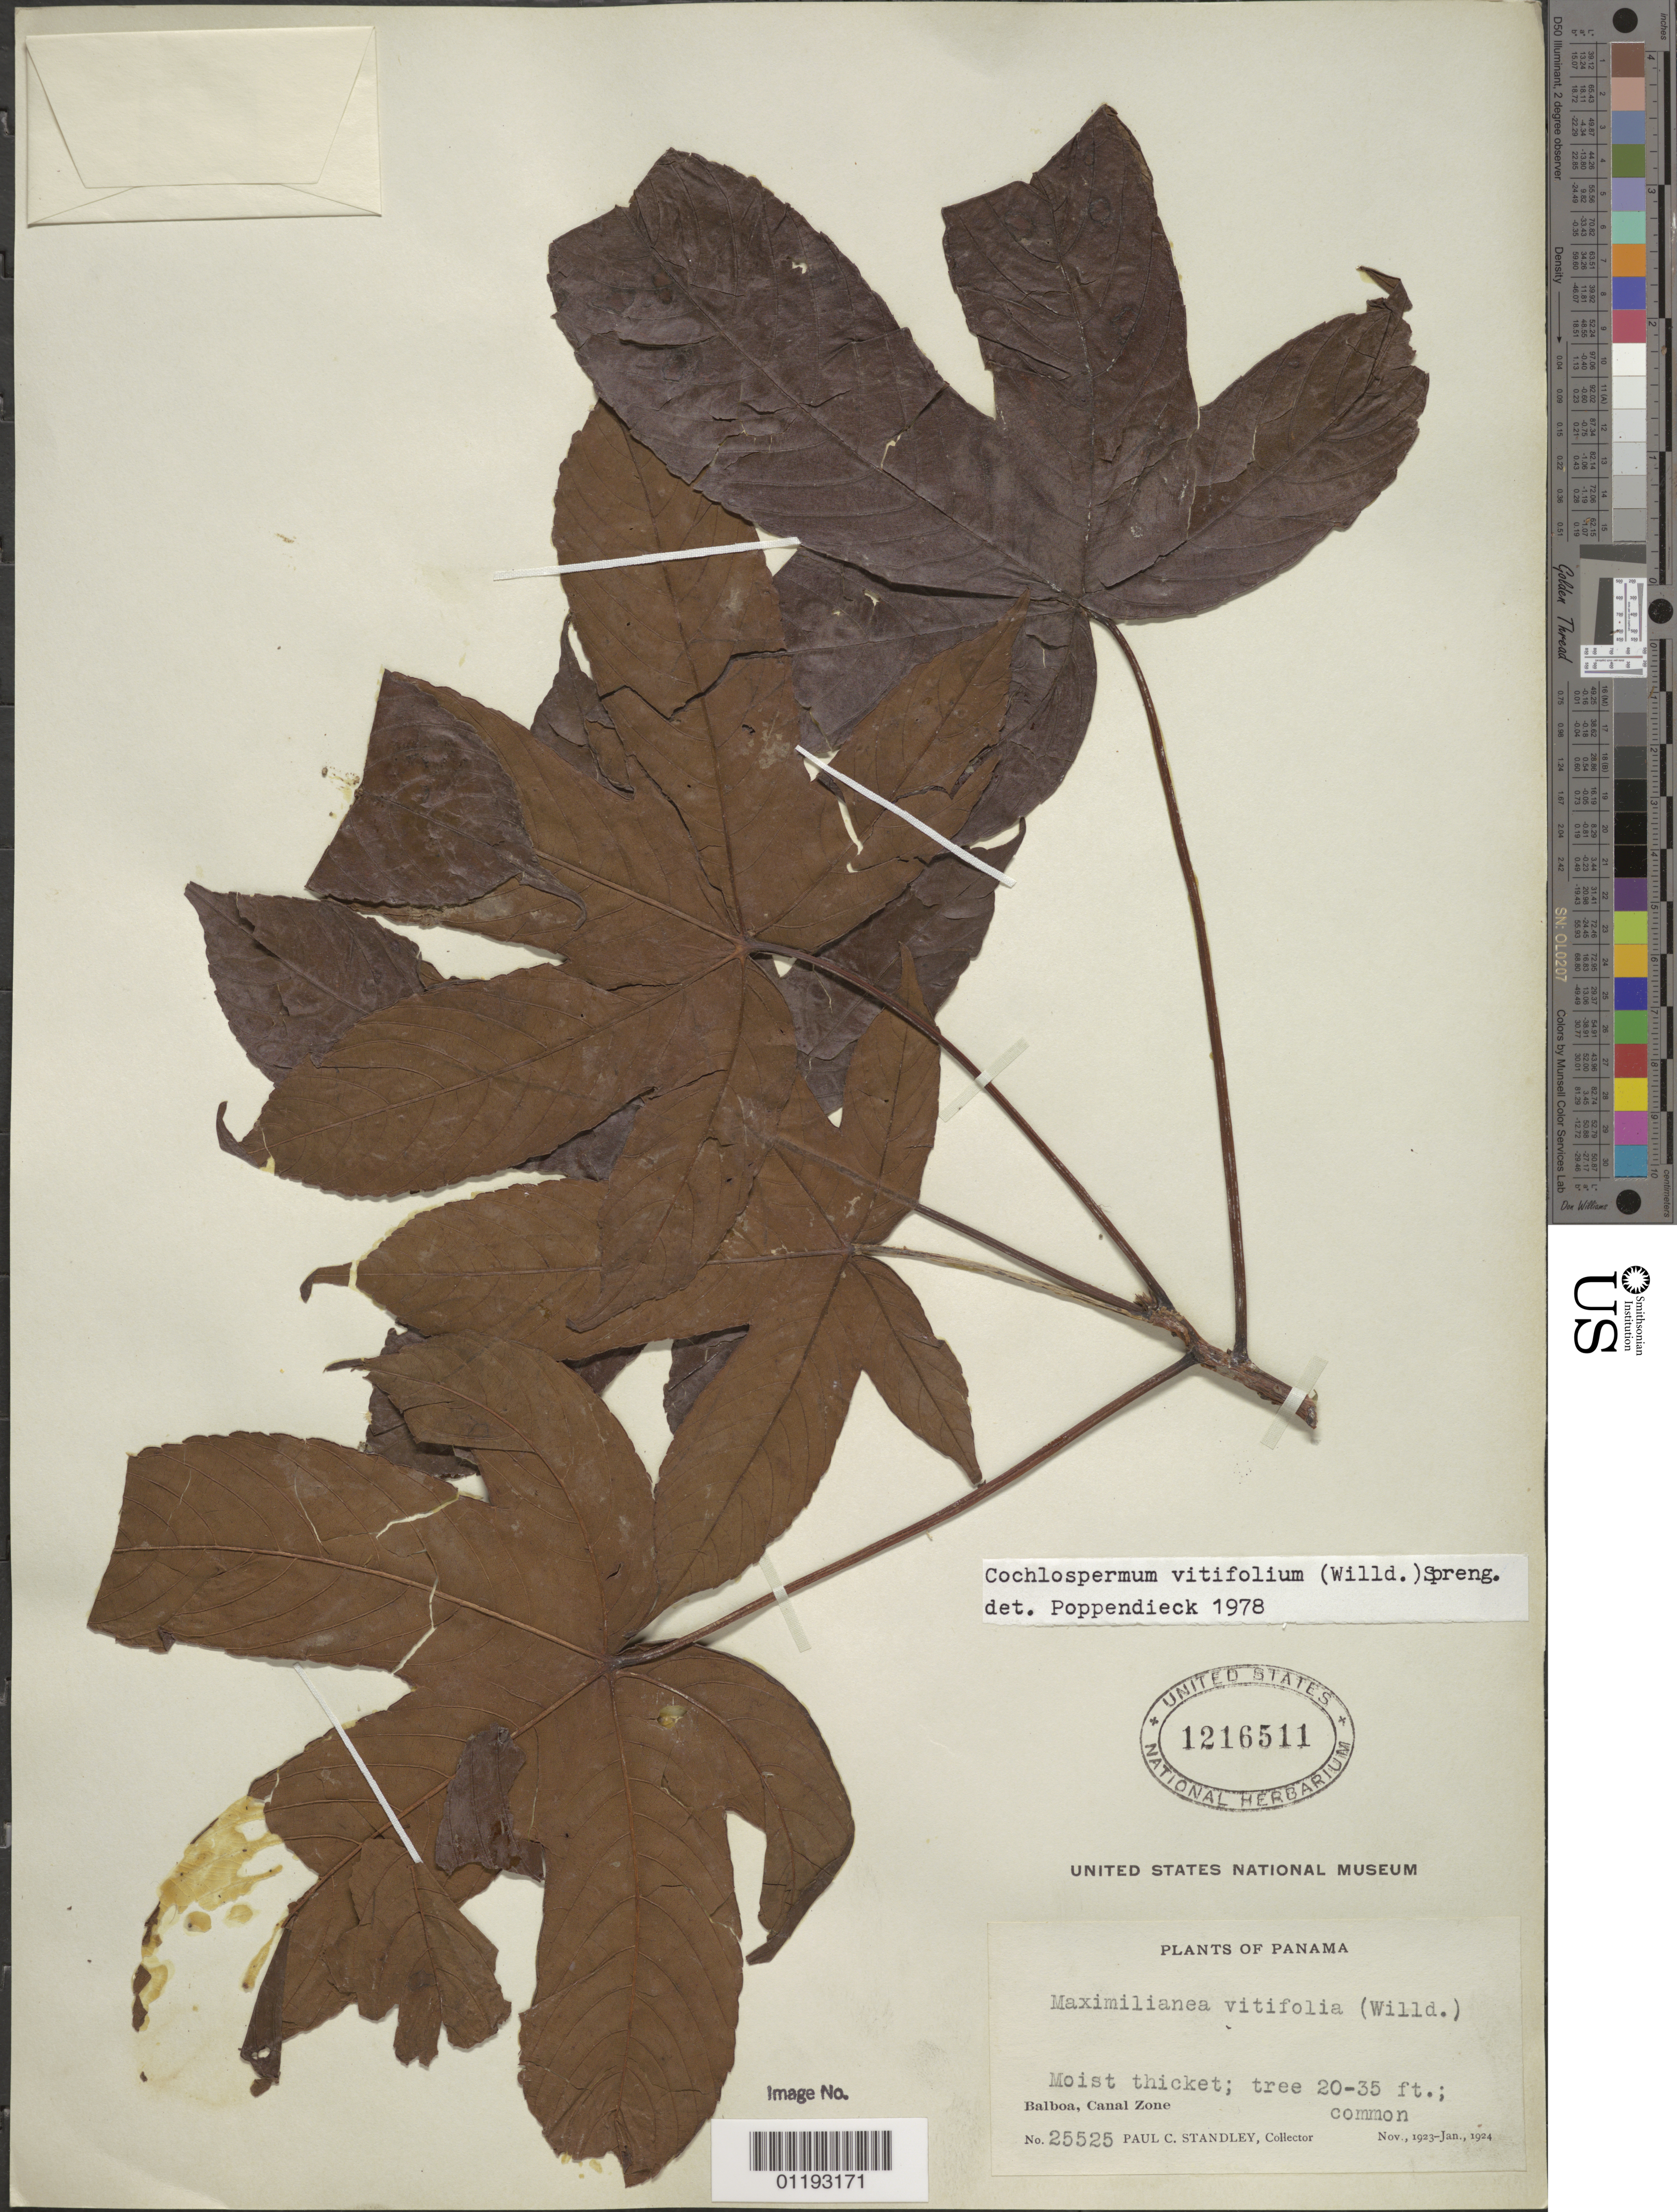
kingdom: Plantae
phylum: Tracheophyta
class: Magnoliopsida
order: Malvales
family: Cochlospermaceae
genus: Cochlospermum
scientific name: Cochlospermum vitifolium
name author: (Willd.) Spreng.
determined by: Poppendieck, H.-H., (HBG), Institut fur Allgemeine Botanik und Botanischer Garten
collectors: P. C. Standley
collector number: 25525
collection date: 1923-11/1924-01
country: Panama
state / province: Panamá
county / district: Canal Zone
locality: Balboa.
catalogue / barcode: US 1216511